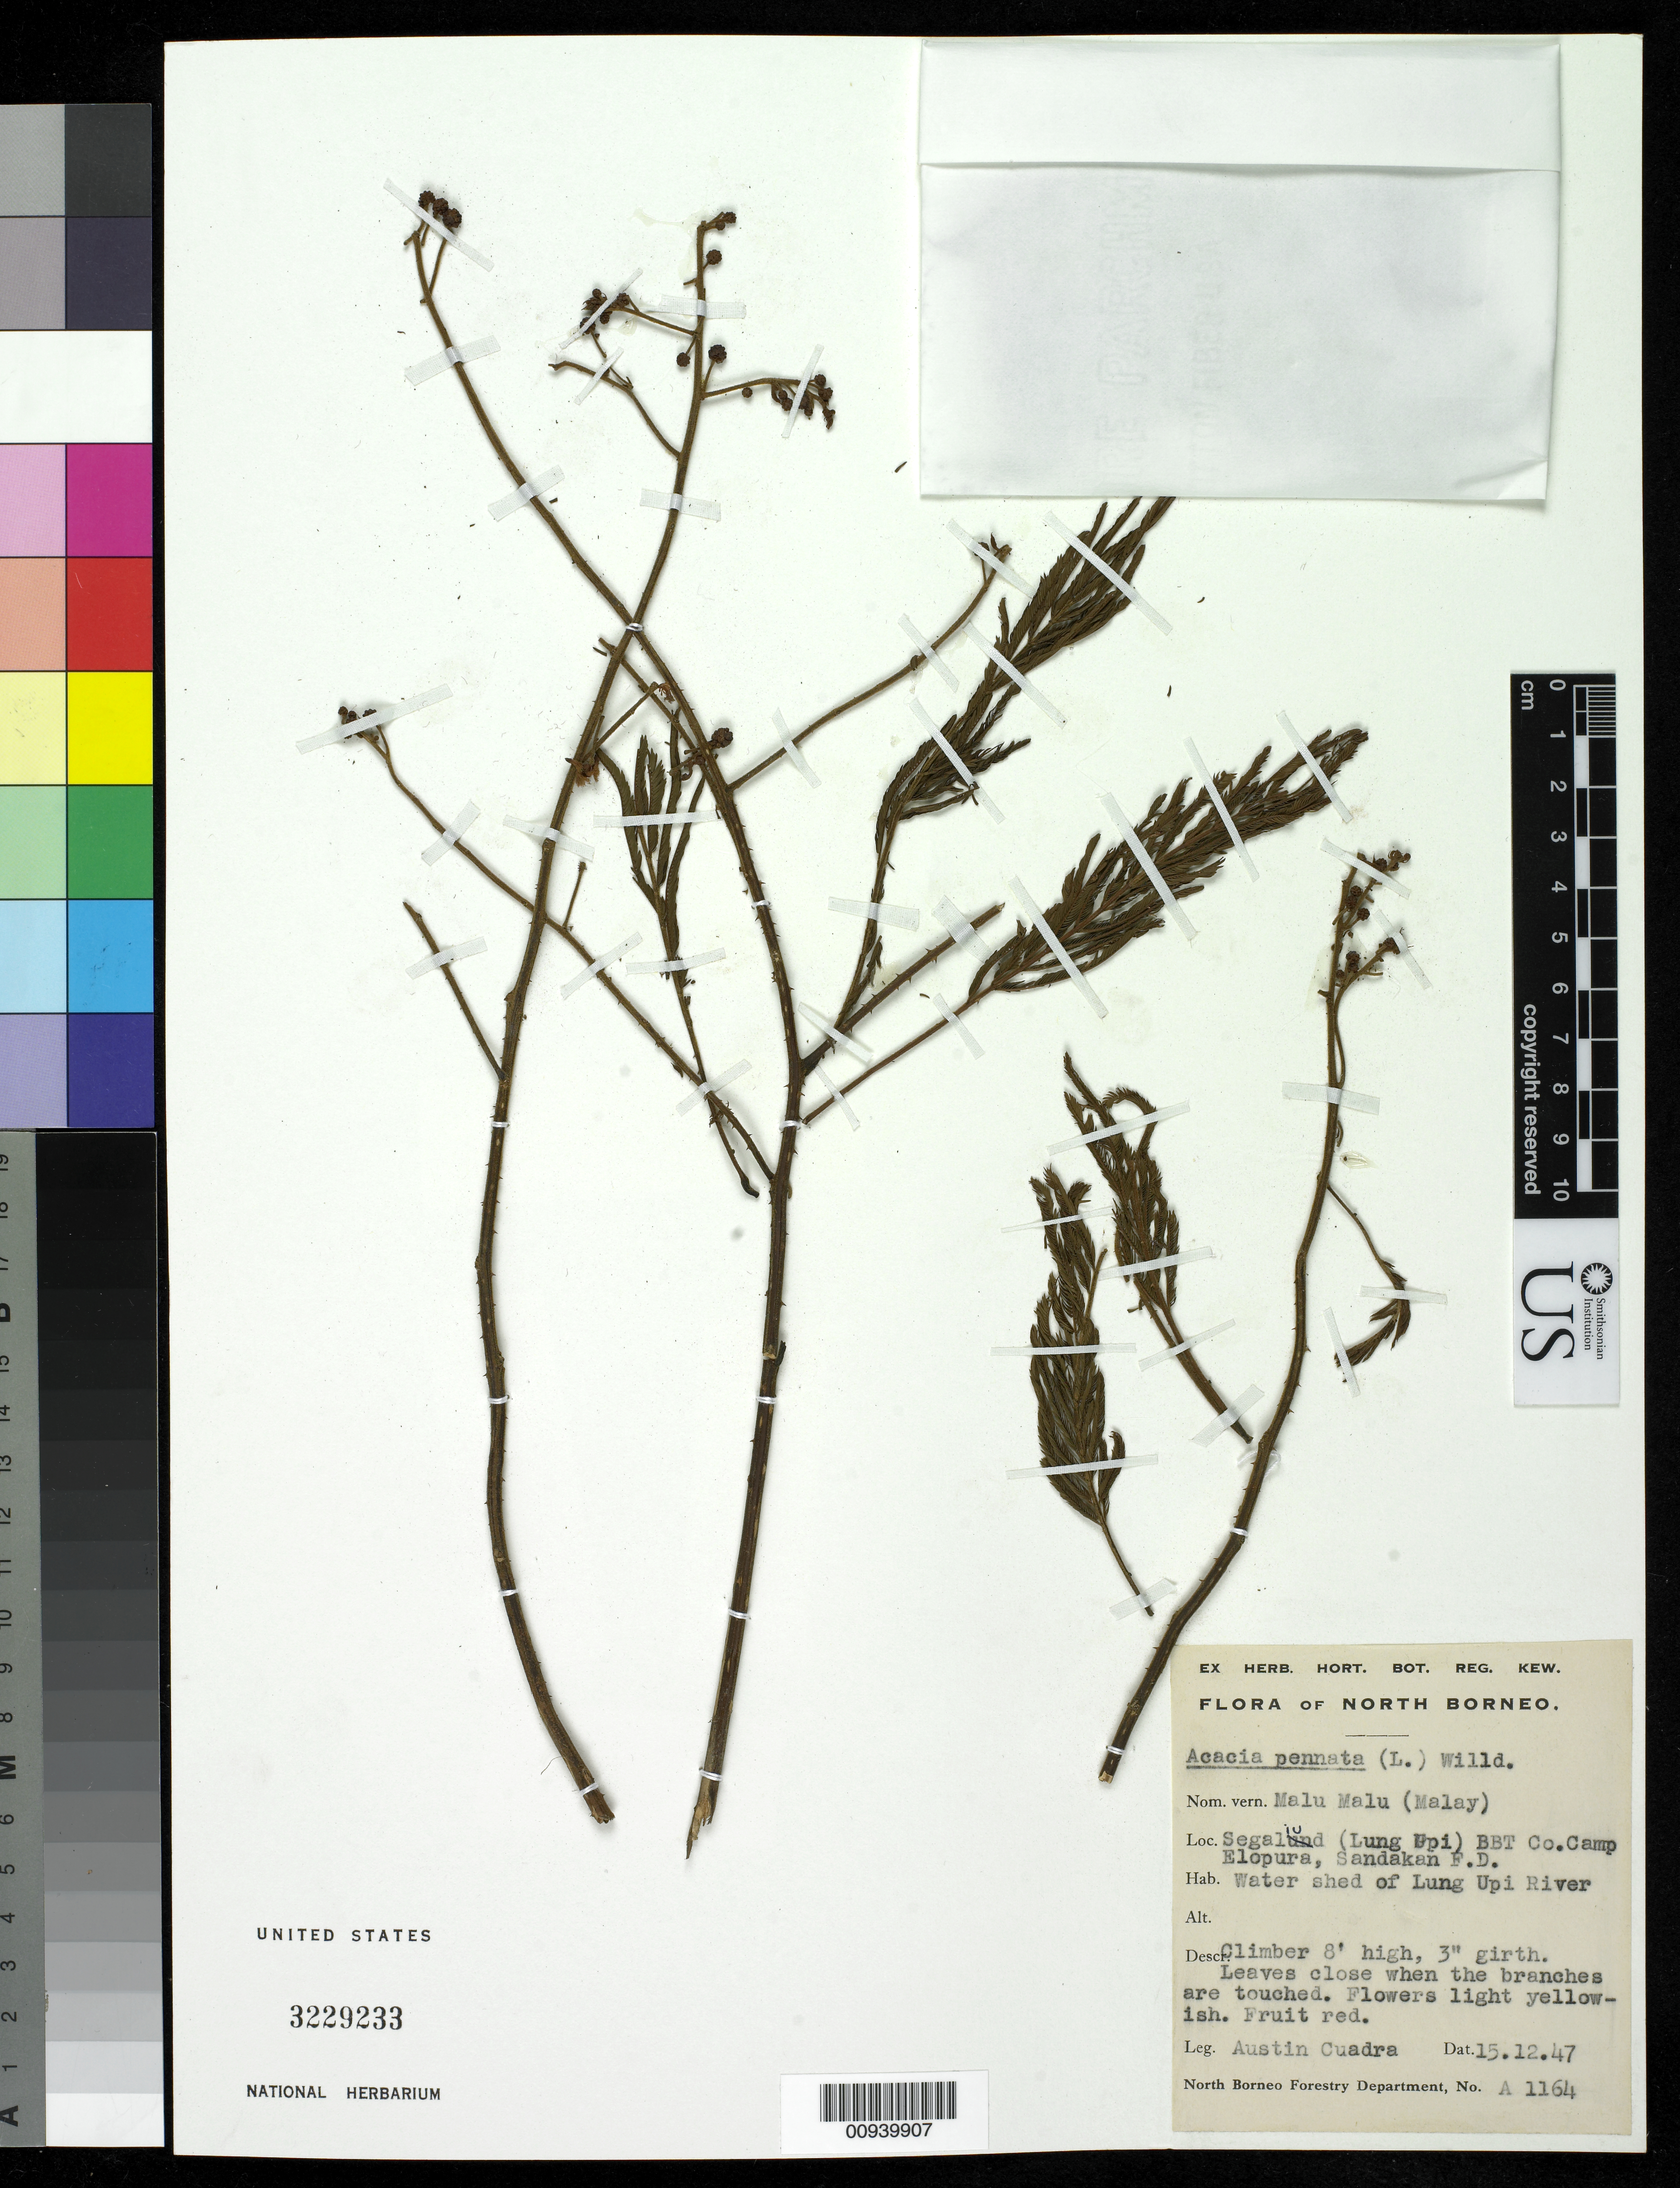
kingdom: Plantae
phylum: Tracheophyta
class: Magnoliopsida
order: Fabales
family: Fabaceae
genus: Senegalia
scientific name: Senegalia pennata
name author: (L.) Maslin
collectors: A. Cuadra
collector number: A 1164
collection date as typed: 15 Dec 1947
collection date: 1947-12-15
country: Malaysia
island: Borneo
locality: Segaliud (Lung Upi) BBT Co. Camp Elopura, Sandakan F.D.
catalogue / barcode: US 3229233